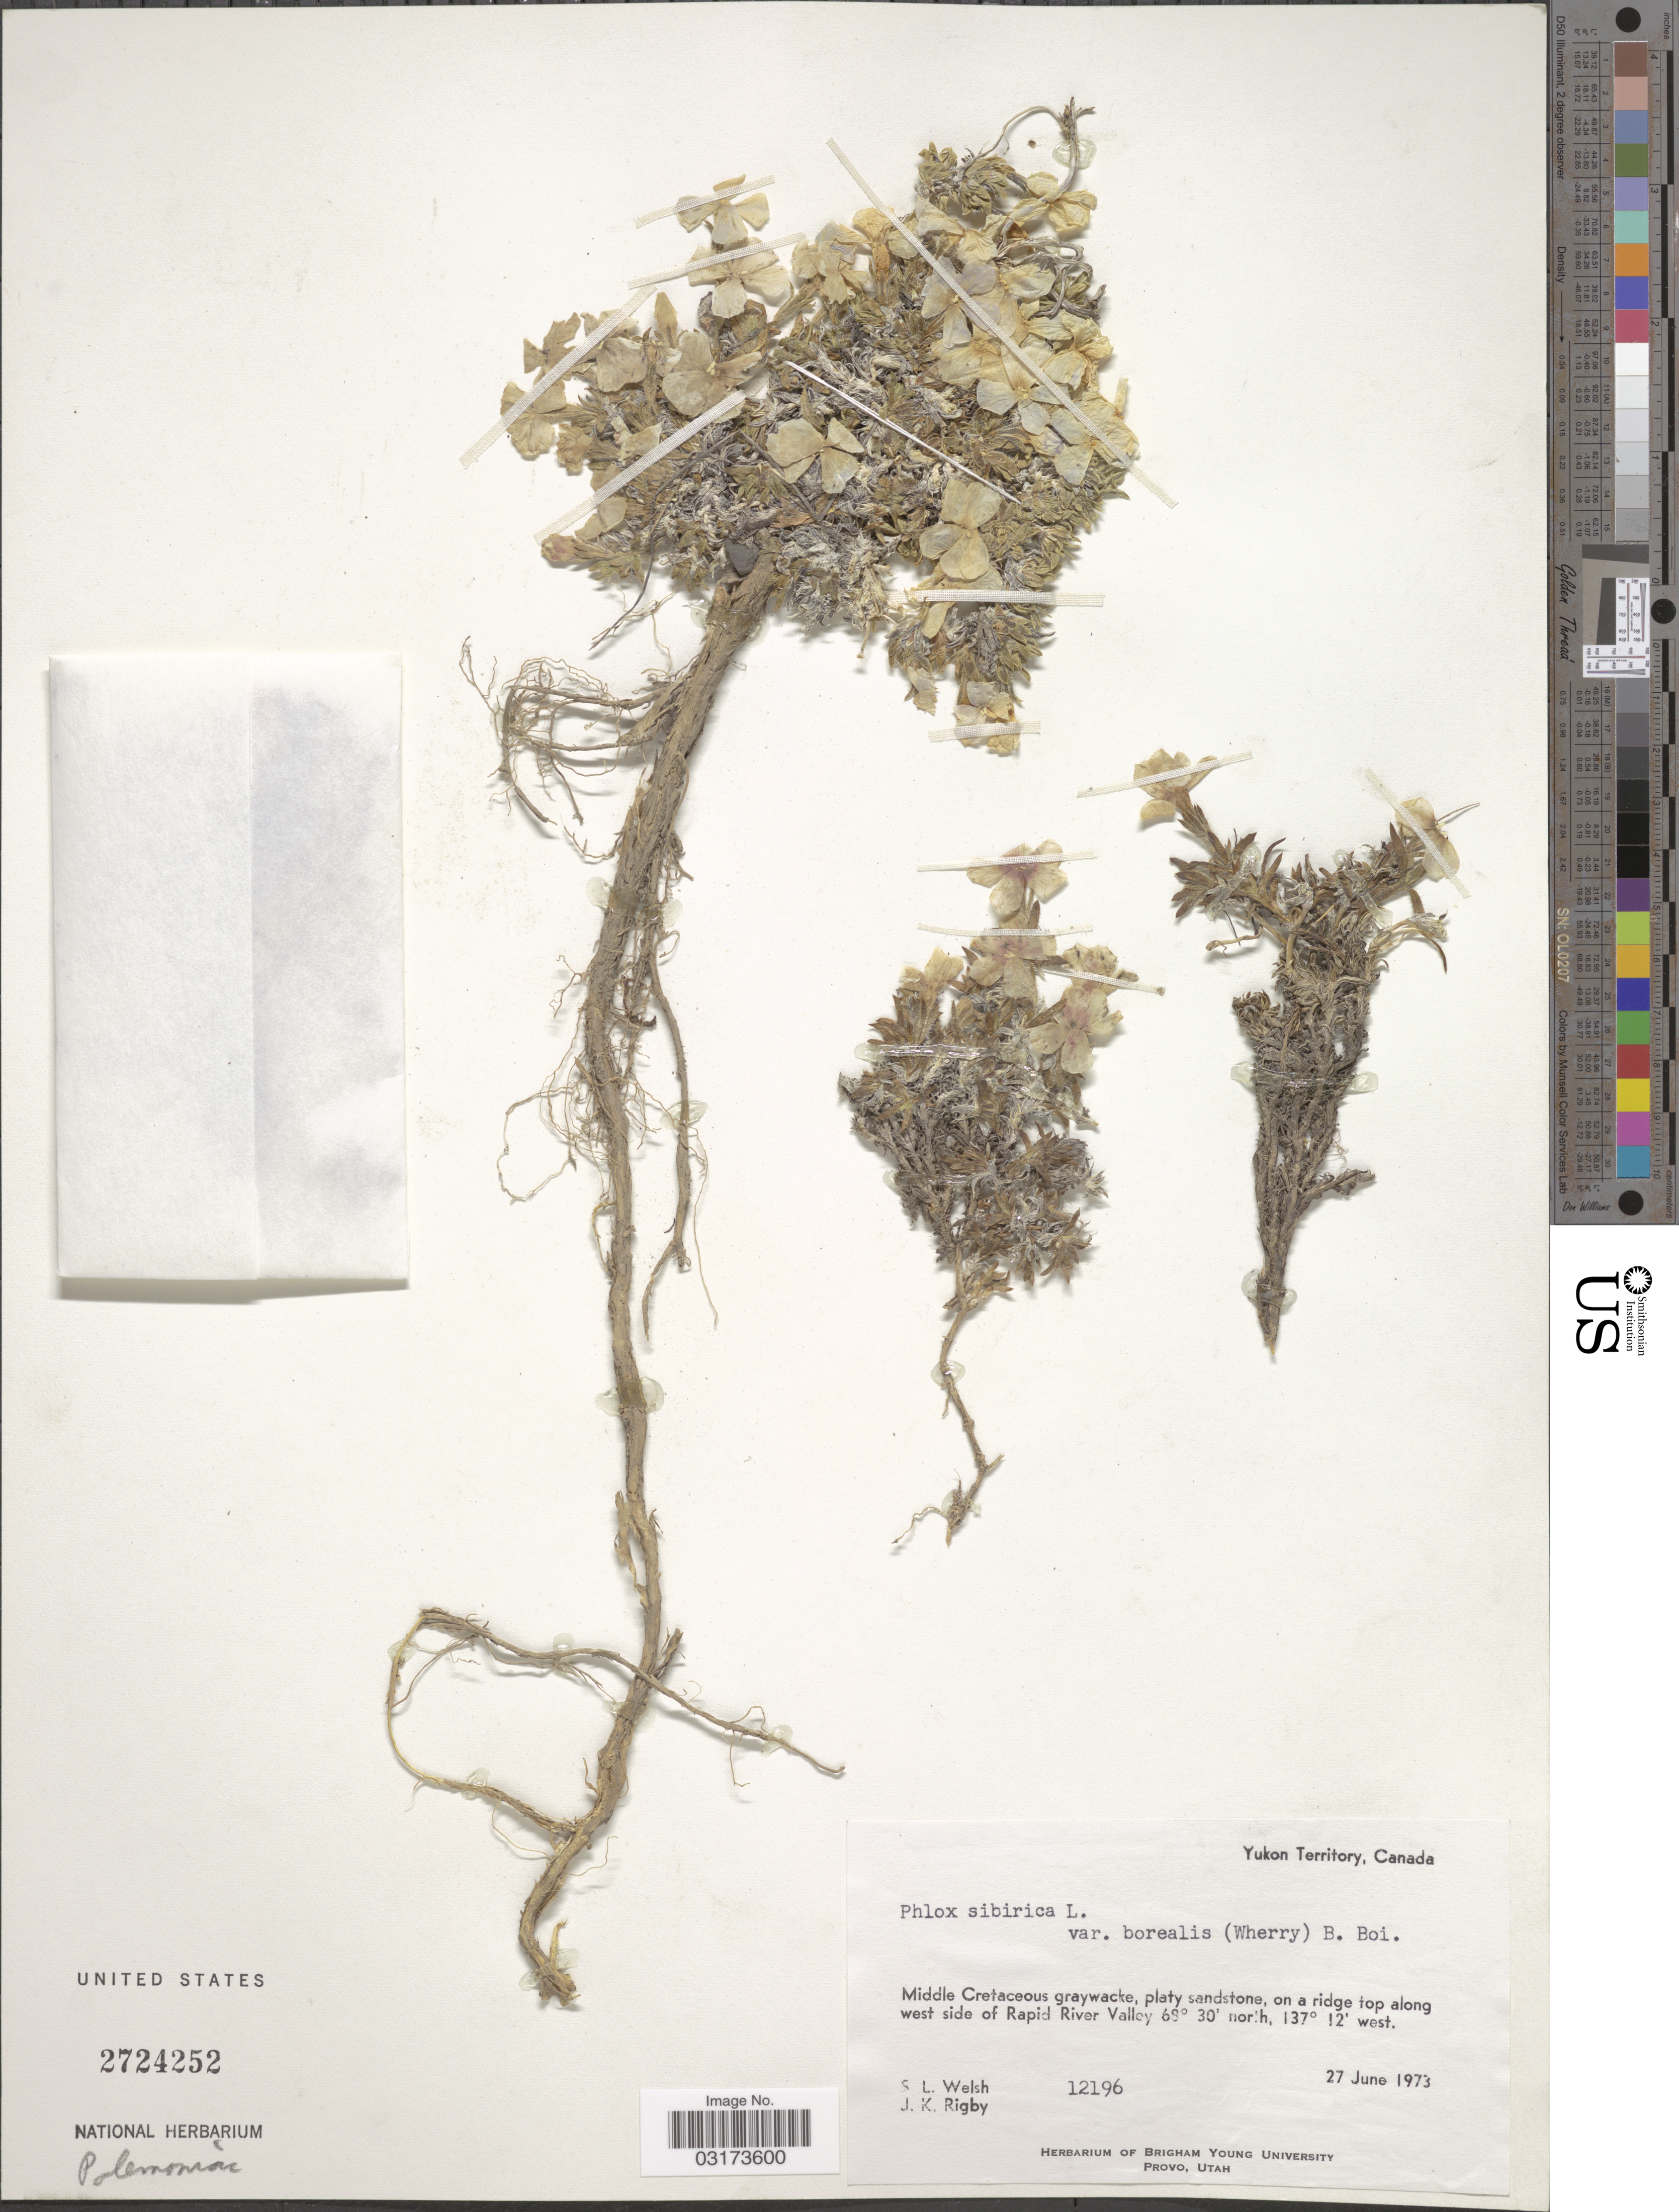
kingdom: Plantae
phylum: Tracheophyta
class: Magnoliopsida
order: Ericales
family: Polemoniaceae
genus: Phlox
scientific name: Phlox alaskensis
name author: Jordal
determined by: Mayfield, M. H.; Ferguson, C. J.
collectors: S. Welsh & J. Rigby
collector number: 12196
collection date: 1973-06-27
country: Canada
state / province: Yukon Territory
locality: Middle Cretaceous graywacke, platy sandstone, on a ridge top along west side of Rapid River Valley.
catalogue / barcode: US 2724252